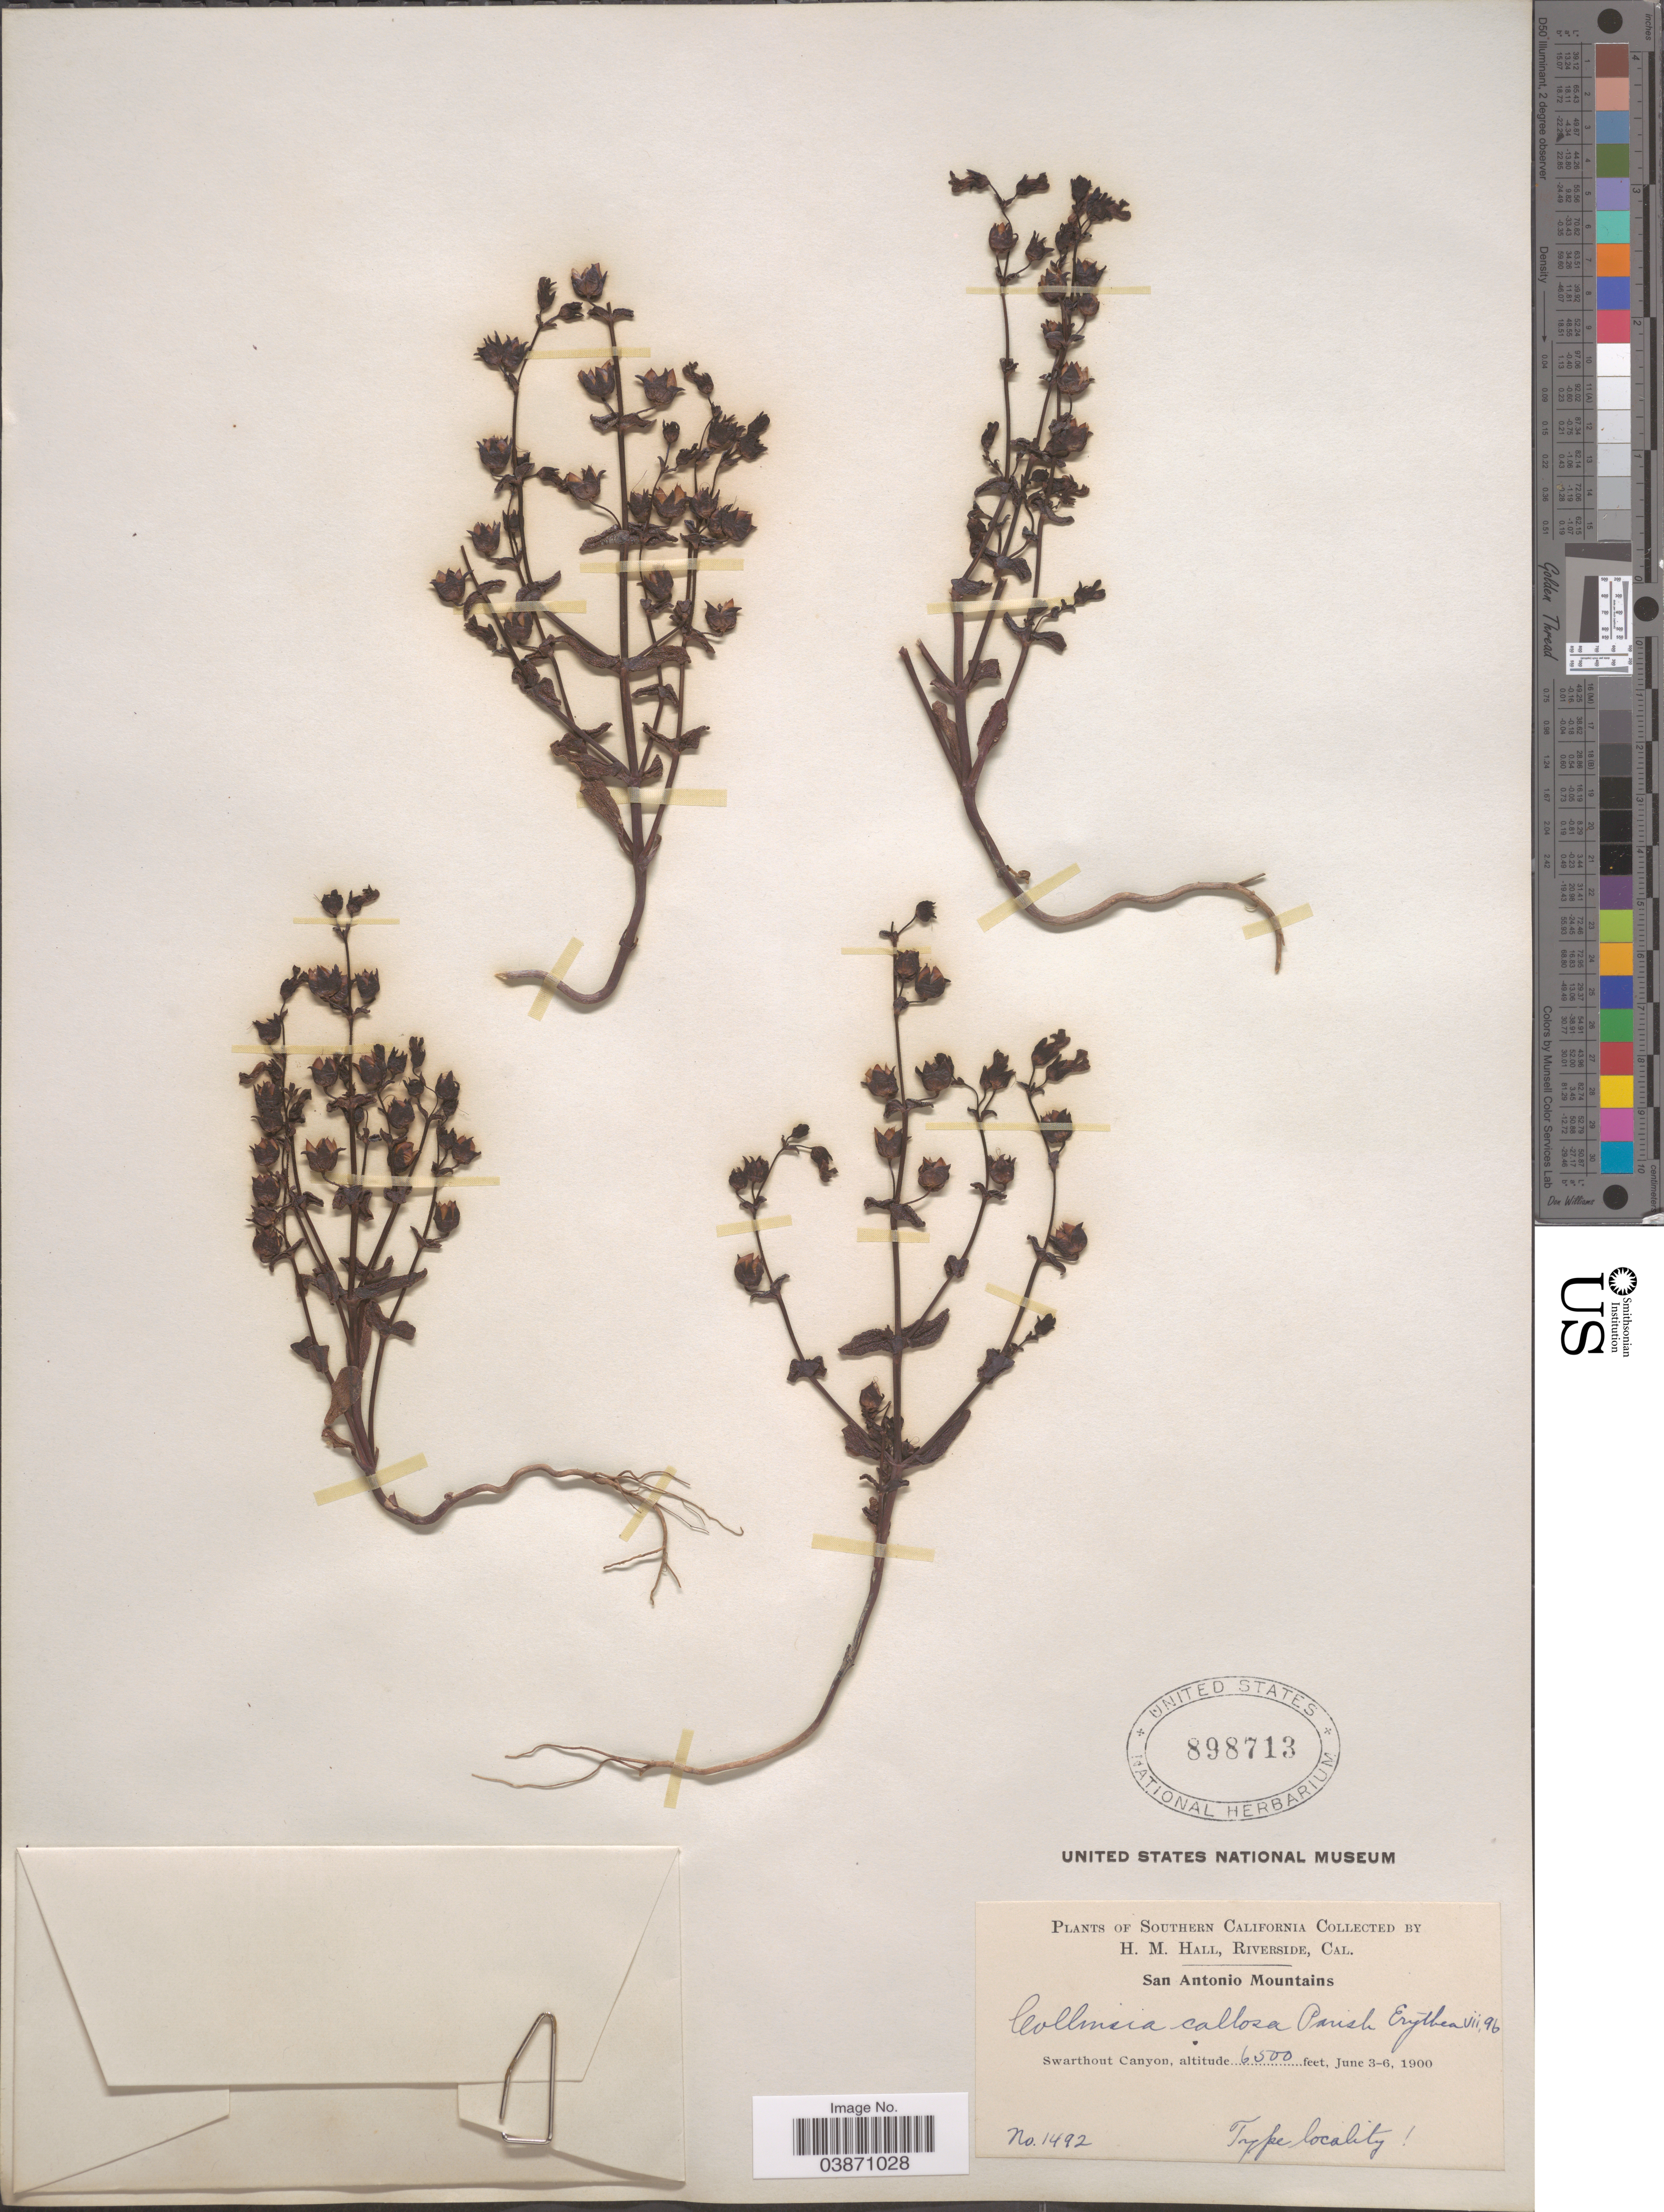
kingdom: Plantae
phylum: Tracheophyta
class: Magnoliopsida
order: Lamiales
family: Plantaginaceae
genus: Collinsia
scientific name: Collinsia callosa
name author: Parish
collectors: H. M. Hall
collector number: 1492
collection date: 1900-06-03/1900-06-06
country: United States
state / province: California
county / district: Los Angeles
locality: Southern California. San Antonio Mountains. Swarthout Canyon.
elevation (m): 1981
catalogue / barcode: US 898713